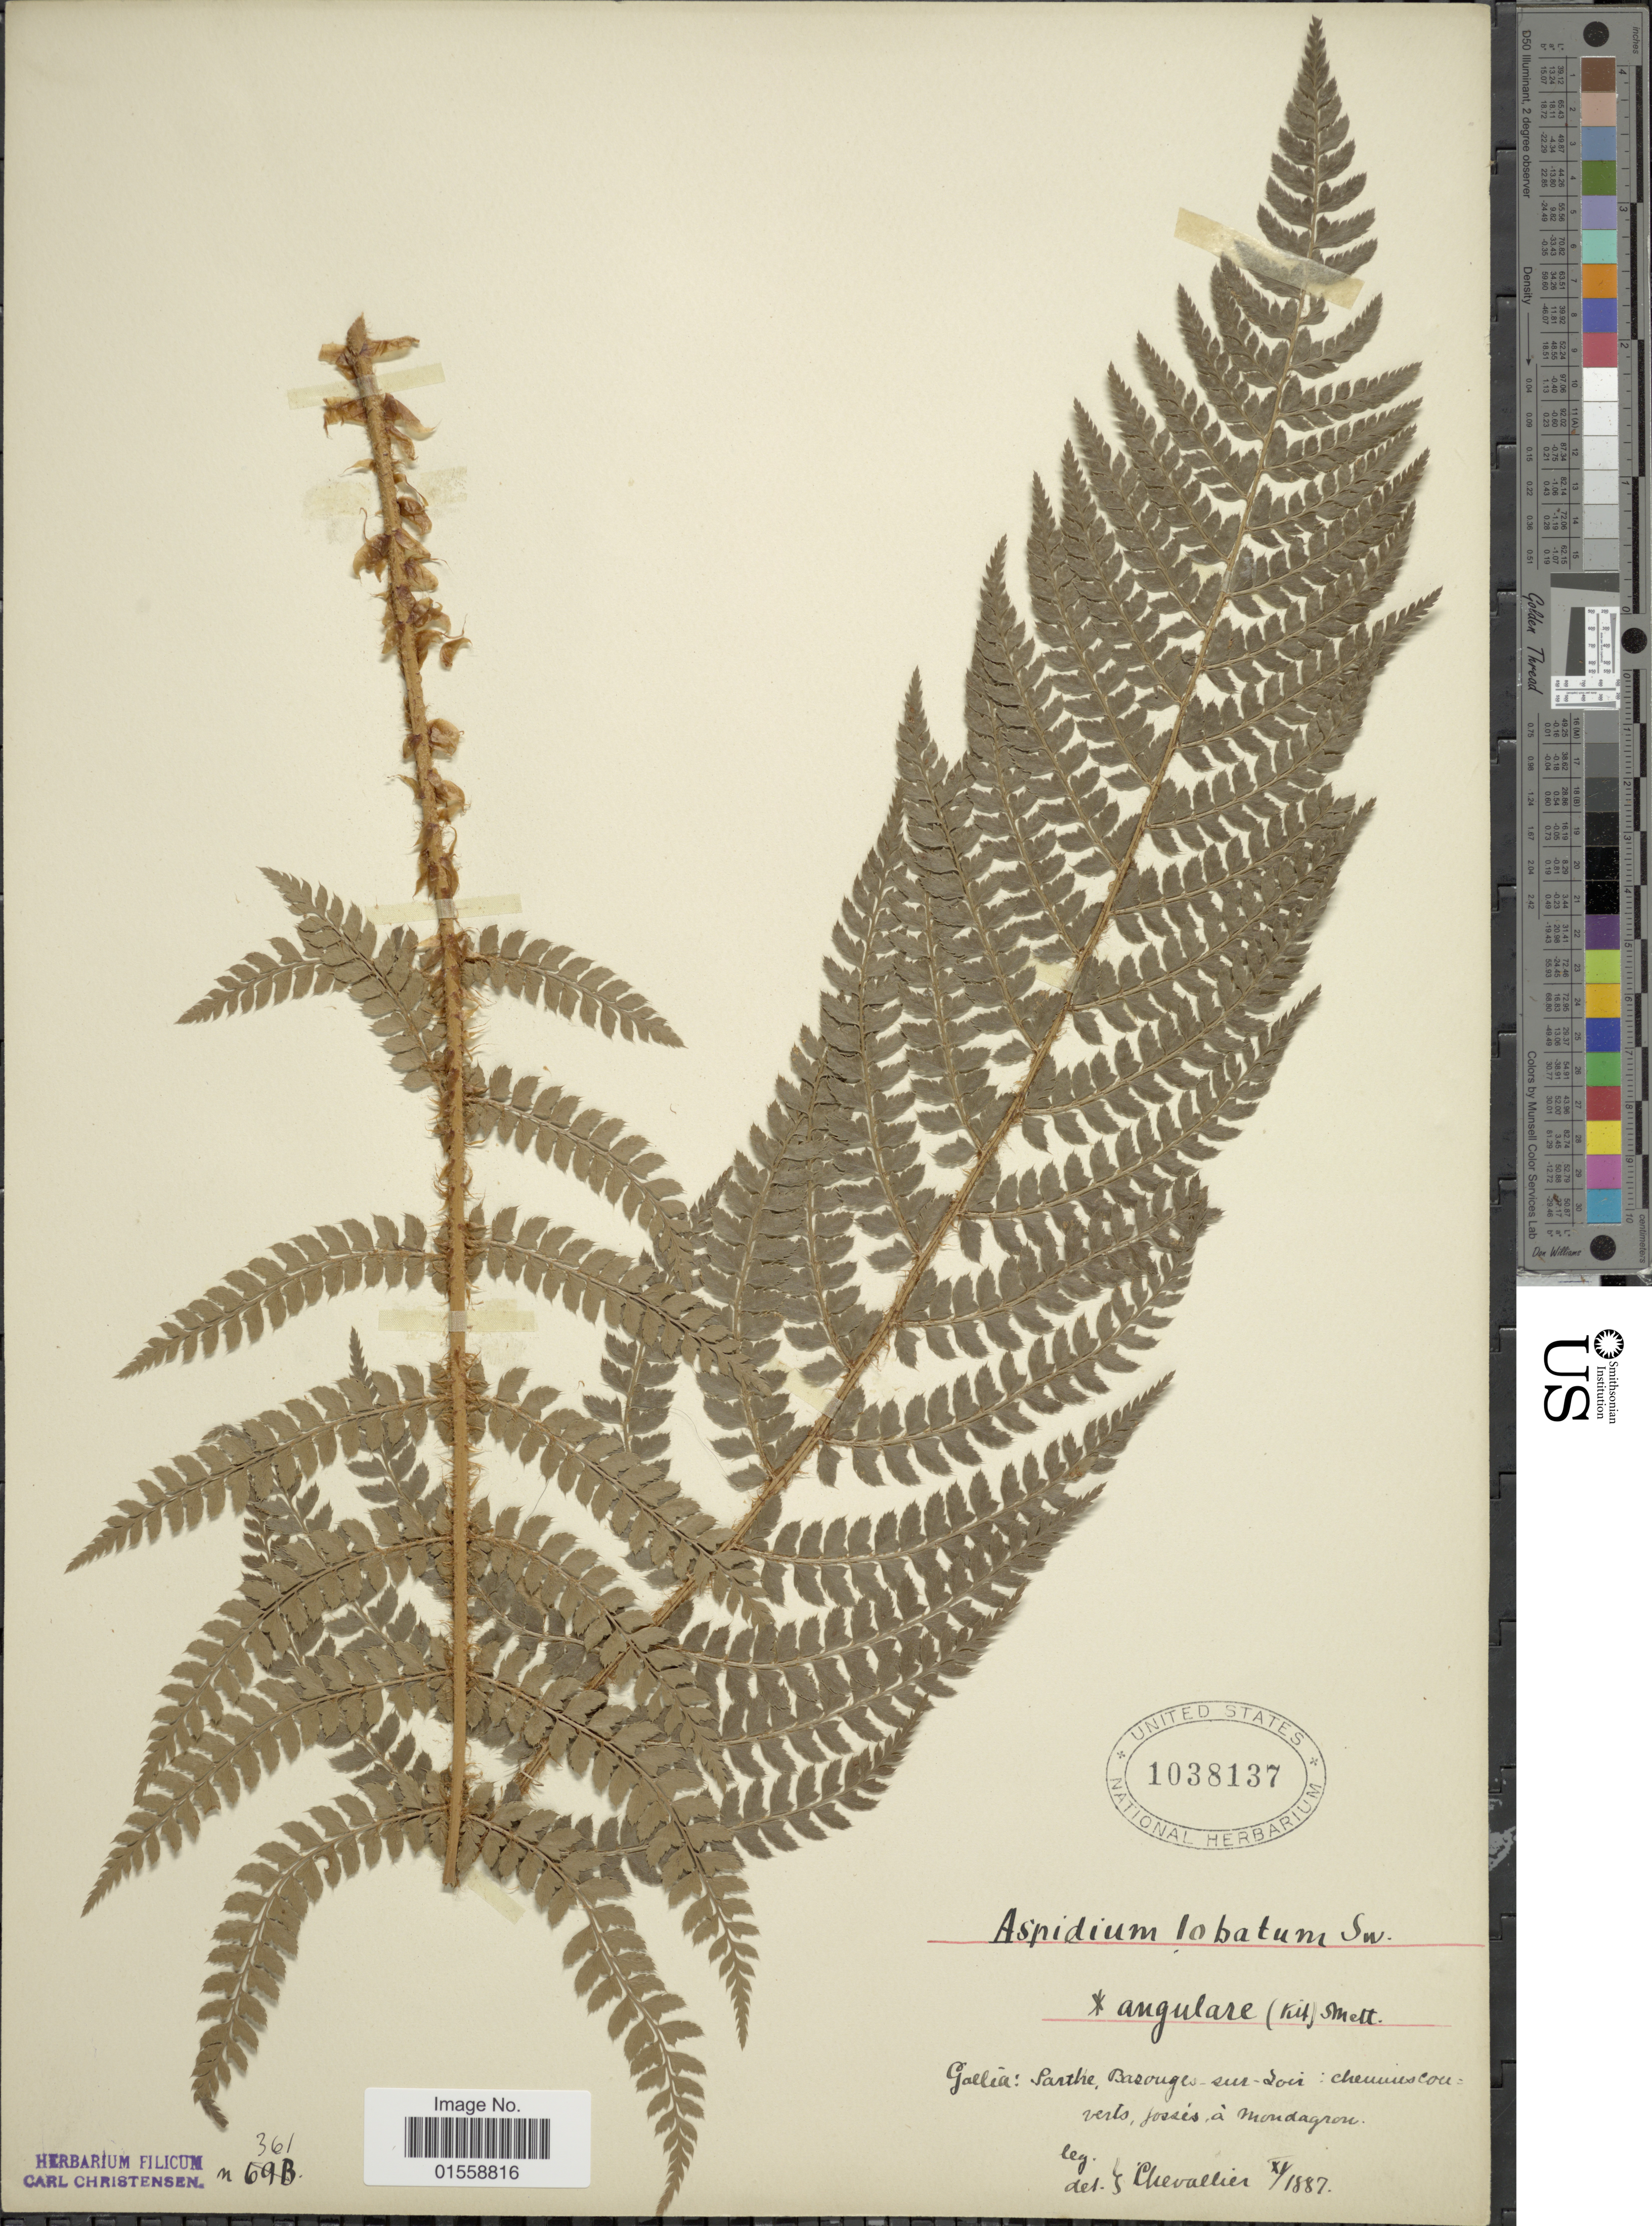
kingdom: Plantae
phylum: Tracheophyta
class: Polypodiopsida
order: Polypodiales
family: Dryopteridaceae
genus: Polystichum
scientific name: Polystichum setiferum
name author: (Forssk.) Moore ex Woynar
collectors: L. Chevallier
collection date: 1887-11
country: France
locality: Gallia, Parthe, Basouges- sur- Loei: chemnies collverts, josses a Mondagron [interpreted]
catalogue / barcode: US 1038137